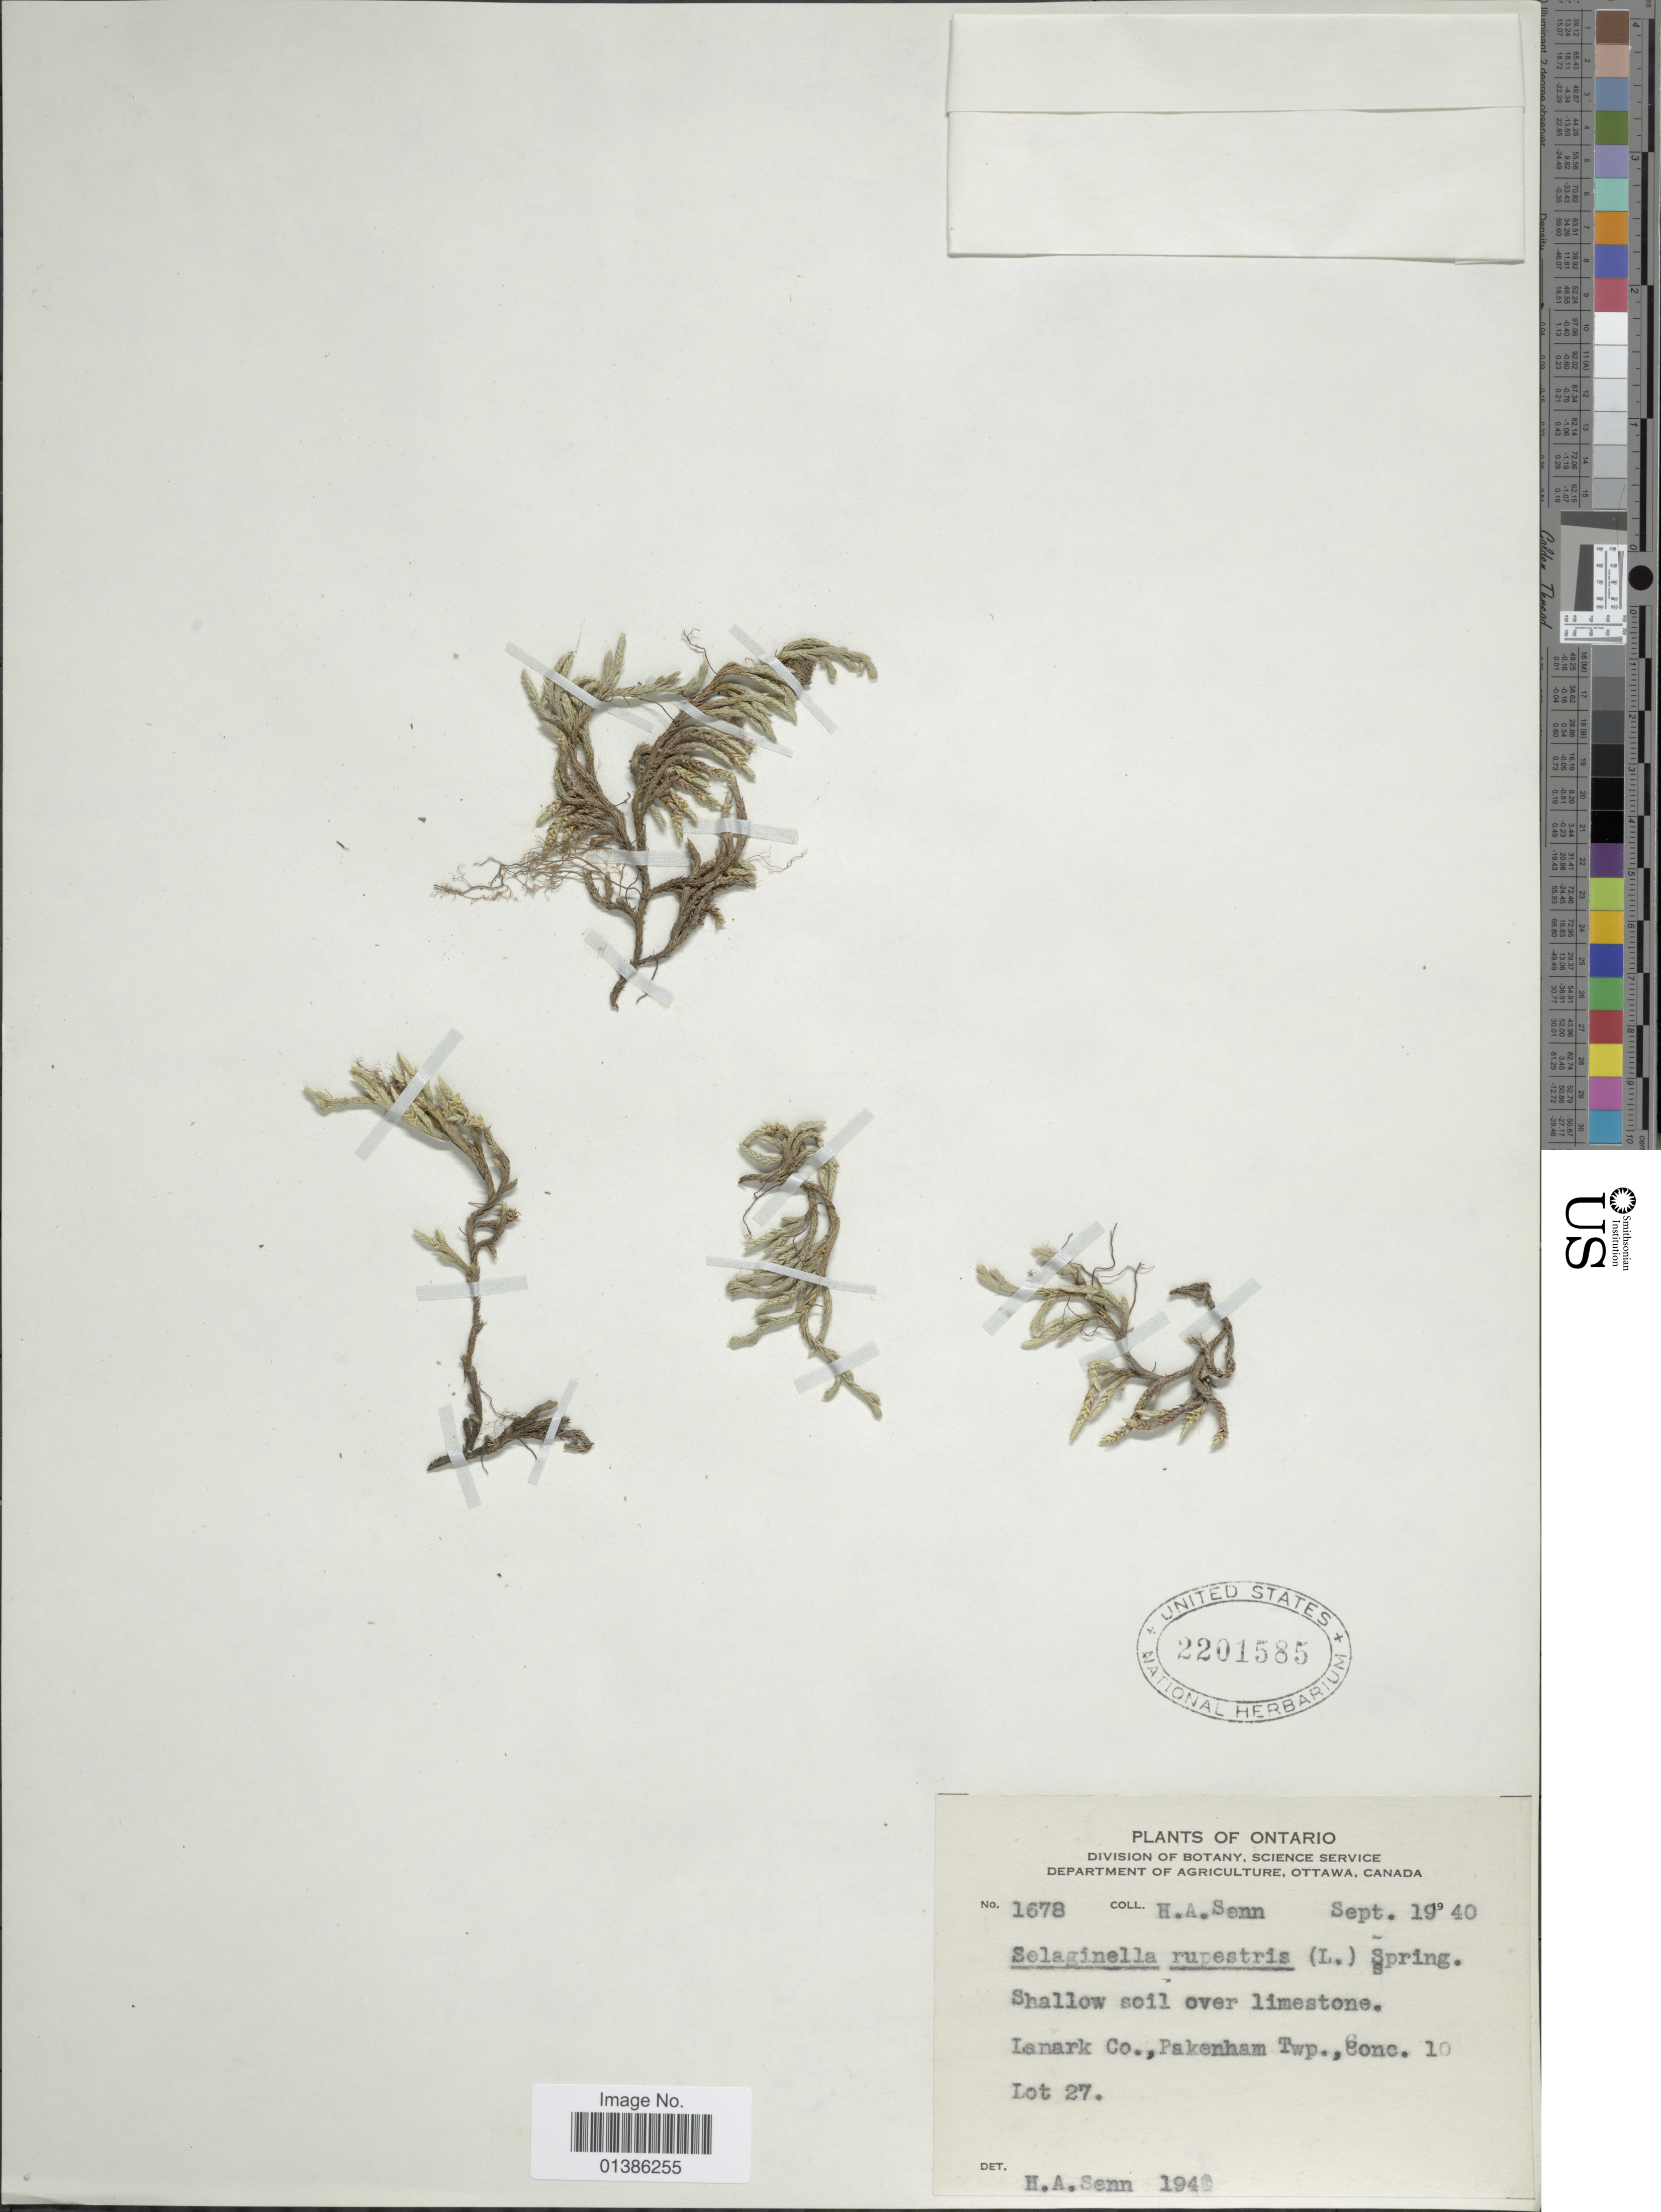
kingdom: Plantae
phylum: Tracheophyta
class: Lycopodiopsida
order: Selaginellales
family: Selaginellaceae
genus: Selaginella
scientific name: Selaginella rupestris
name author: (L.) Spring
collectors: H. Senn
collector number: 1678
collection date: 1940-09-19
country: Canada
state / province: Ontario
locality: Lanark Co., Pakenham Twp., Conc. 10.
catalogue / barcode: US 2201585